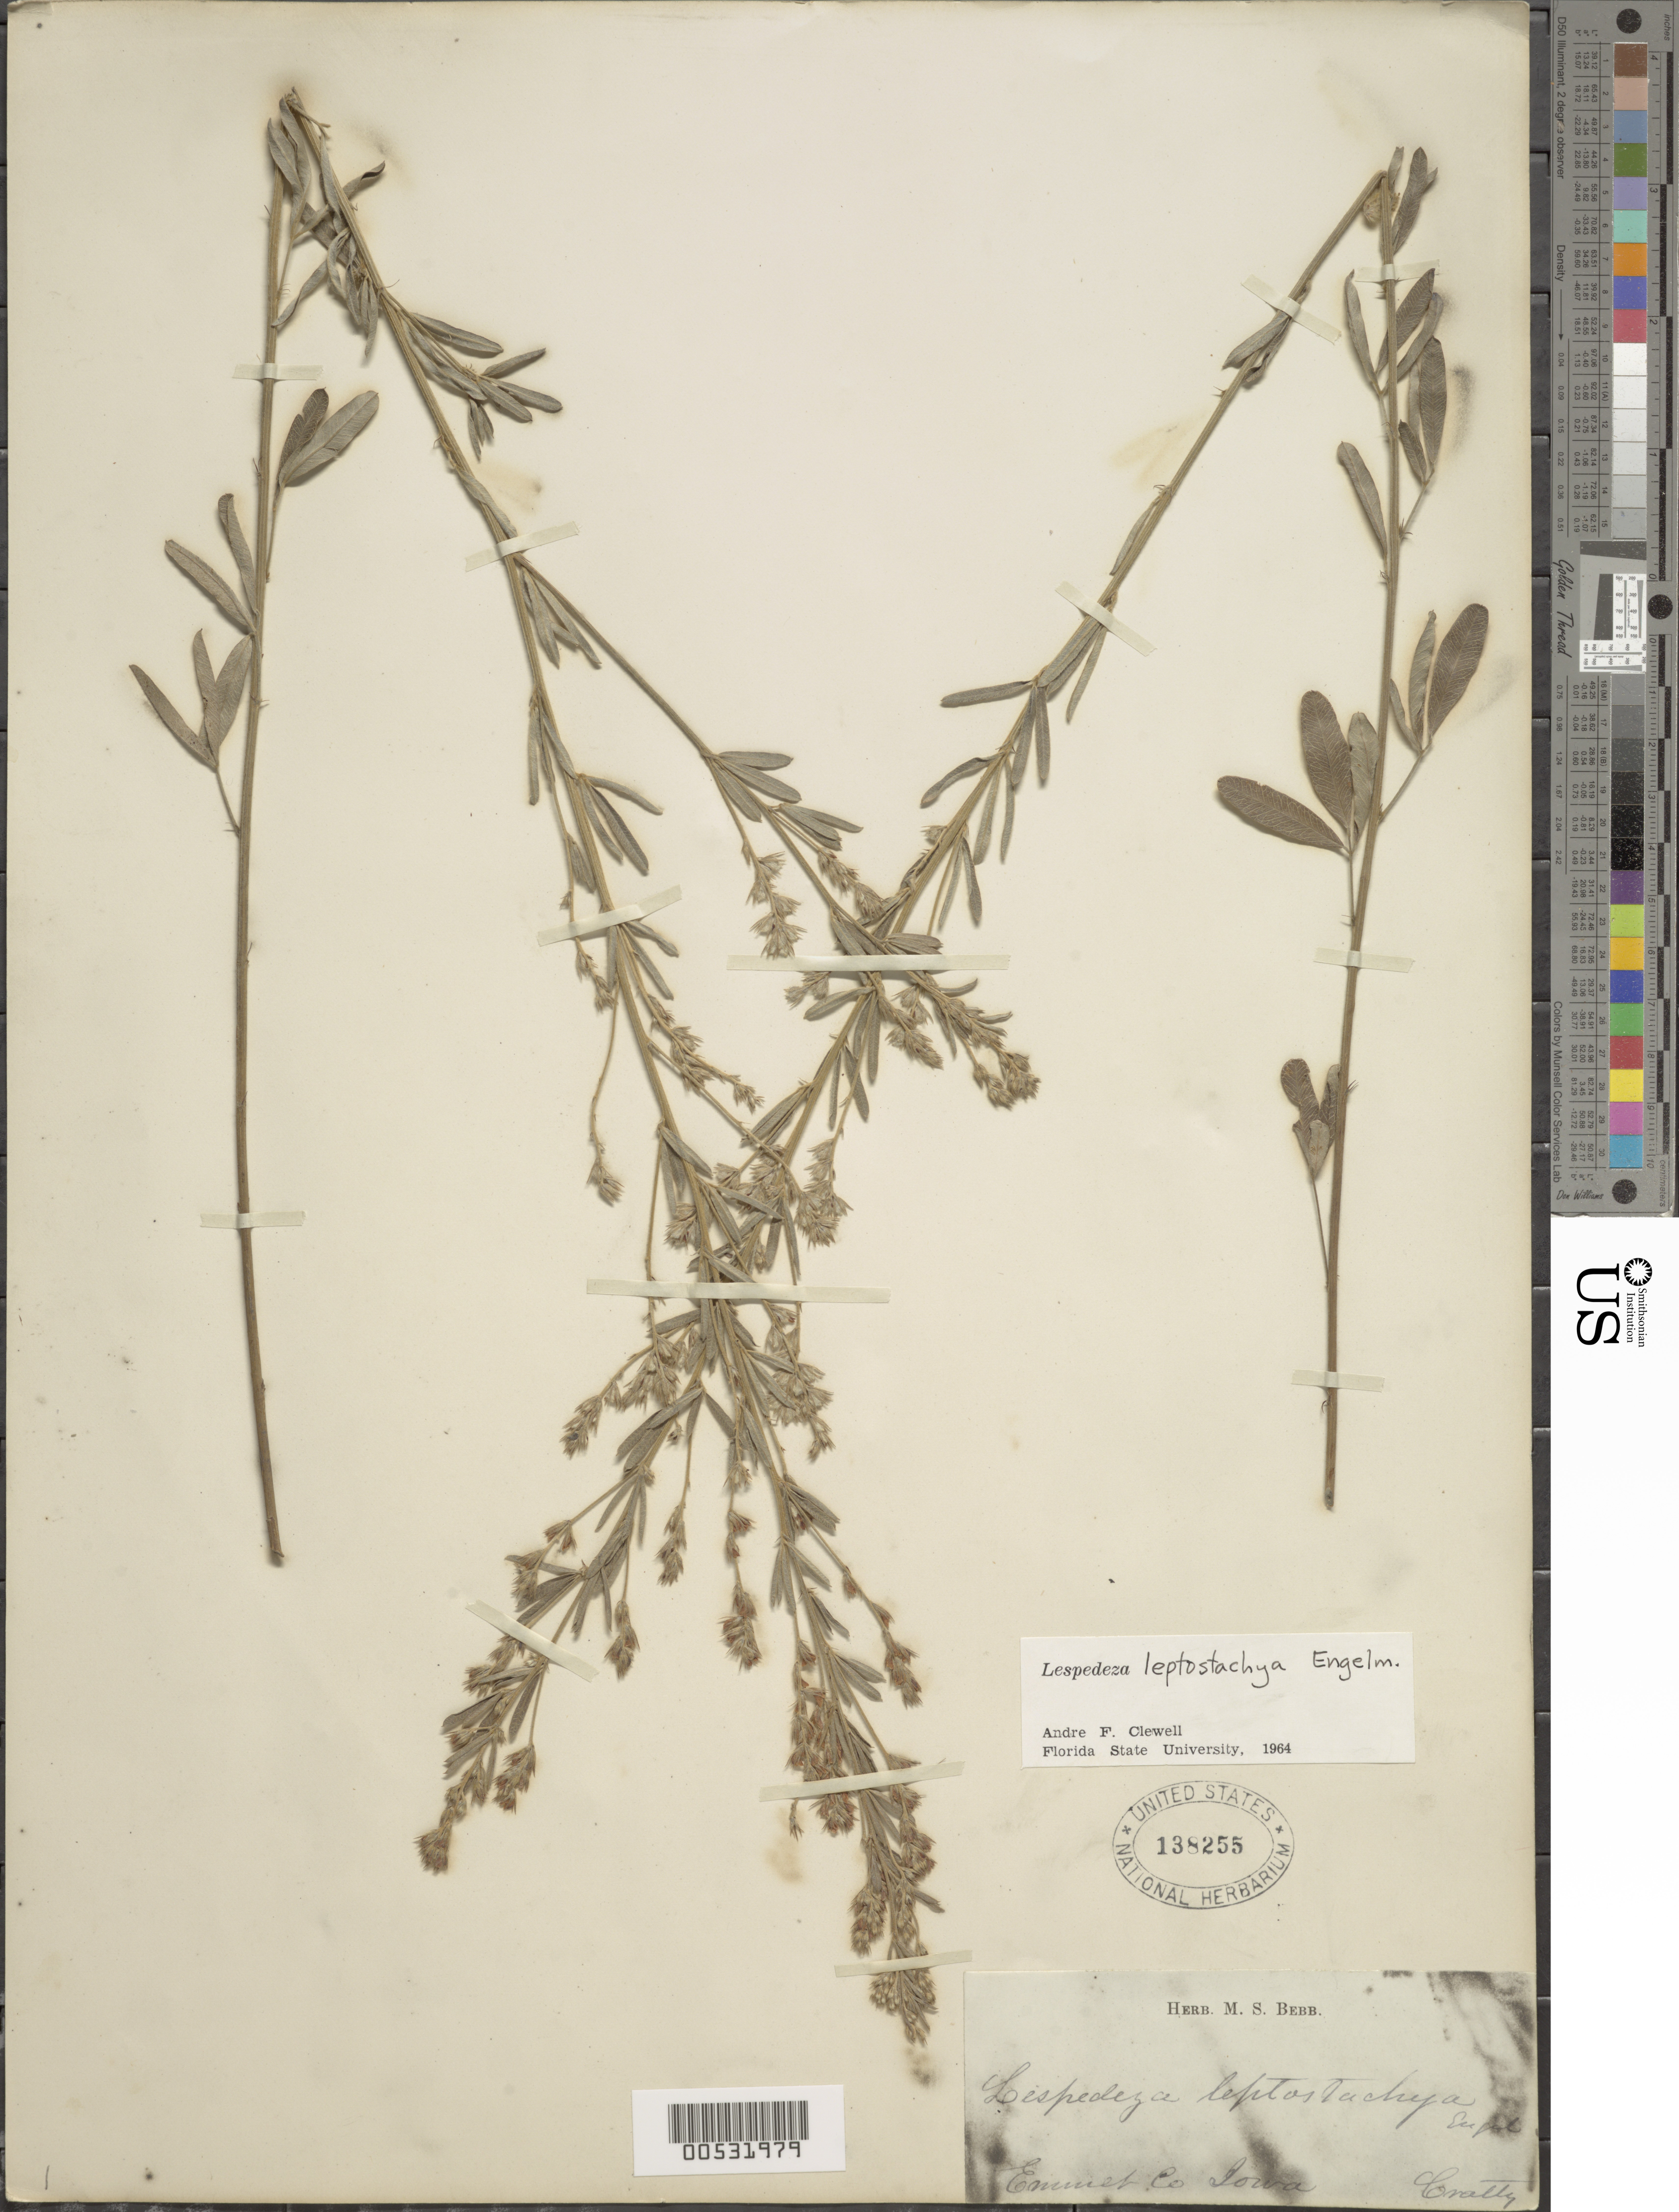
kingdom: Plantae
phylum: Tracheophyta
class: Magnoliopsida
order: Fabales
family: Fabaceae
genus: Lespedeza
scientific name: Lespedeza leptostachya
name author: Engelm.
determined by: Clewell, Andre Francis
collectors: R. Cratty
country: United States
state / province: Iowa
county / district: Emmet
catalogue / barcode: US 138255